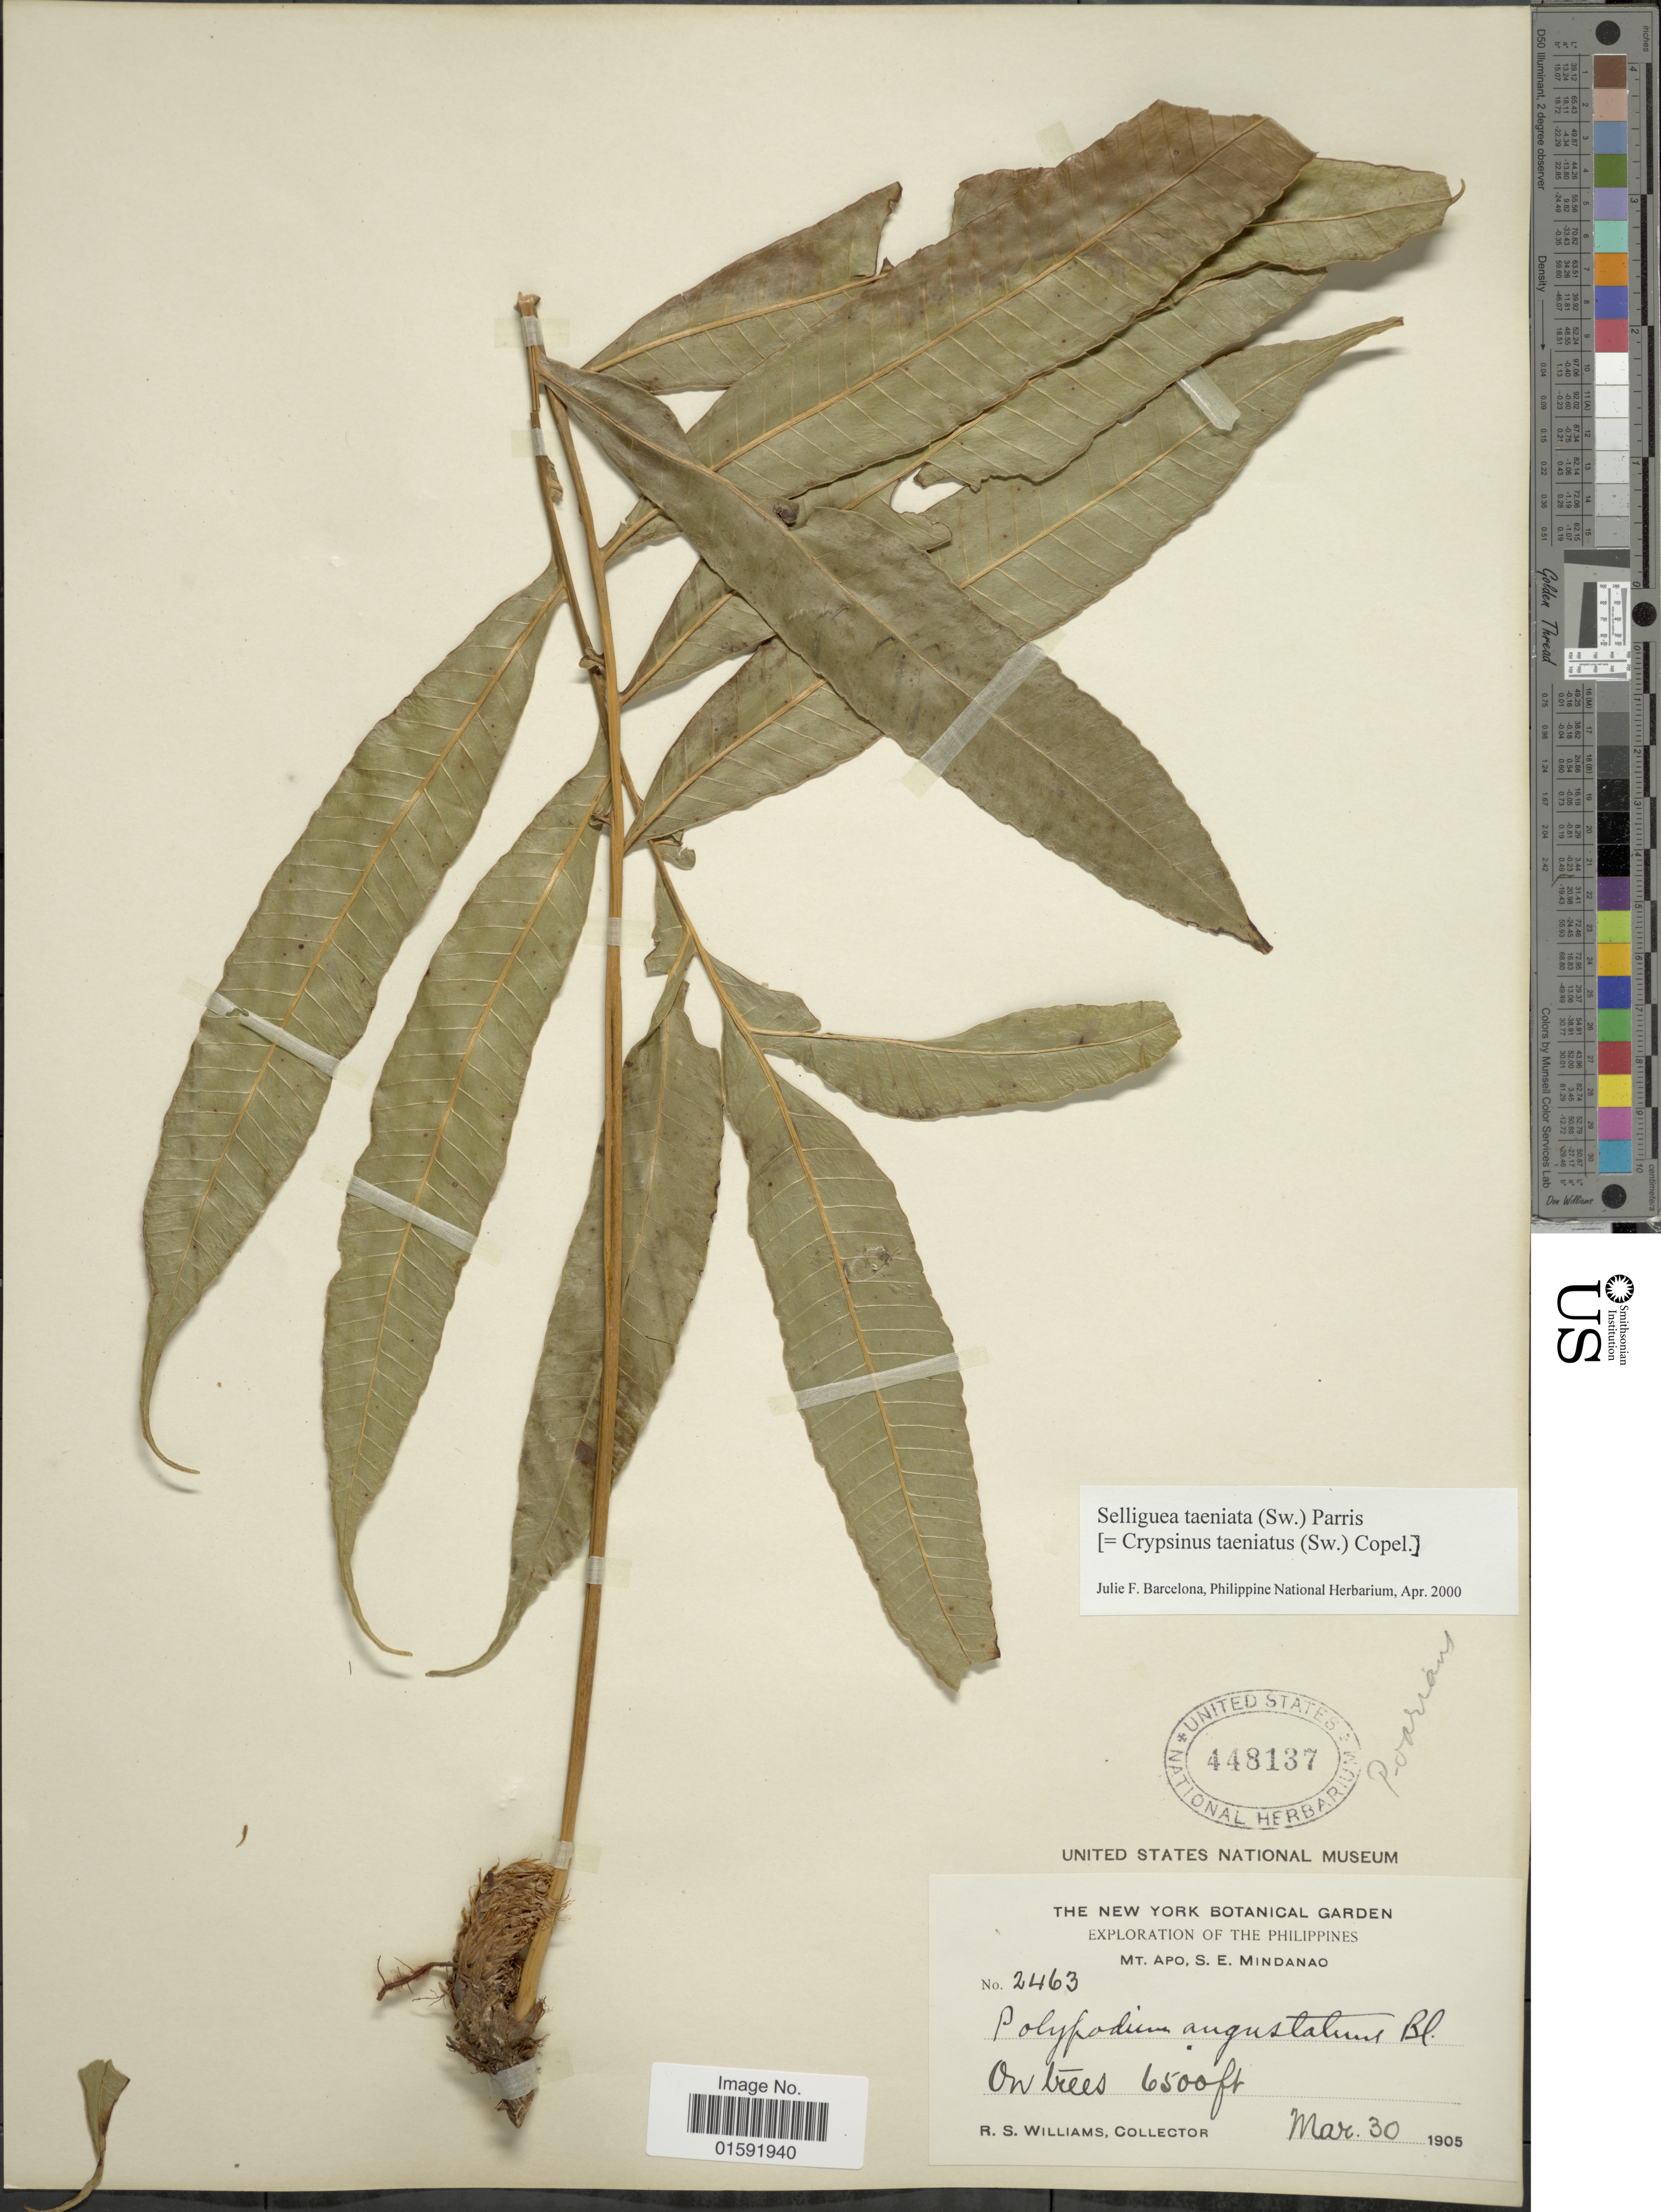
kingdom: Plantae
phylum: Tracheophyta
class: Polypodiopsida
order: Polypodiales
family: Polypodiaceae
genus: Selliguea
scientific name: Selliguea taeniata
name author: Parris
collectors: R. S. Williams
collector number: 2463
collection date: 1905-03-30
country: Philippines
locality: Mt. Apo, S.E. Mindanao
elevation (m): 1981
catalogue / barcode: US 448137